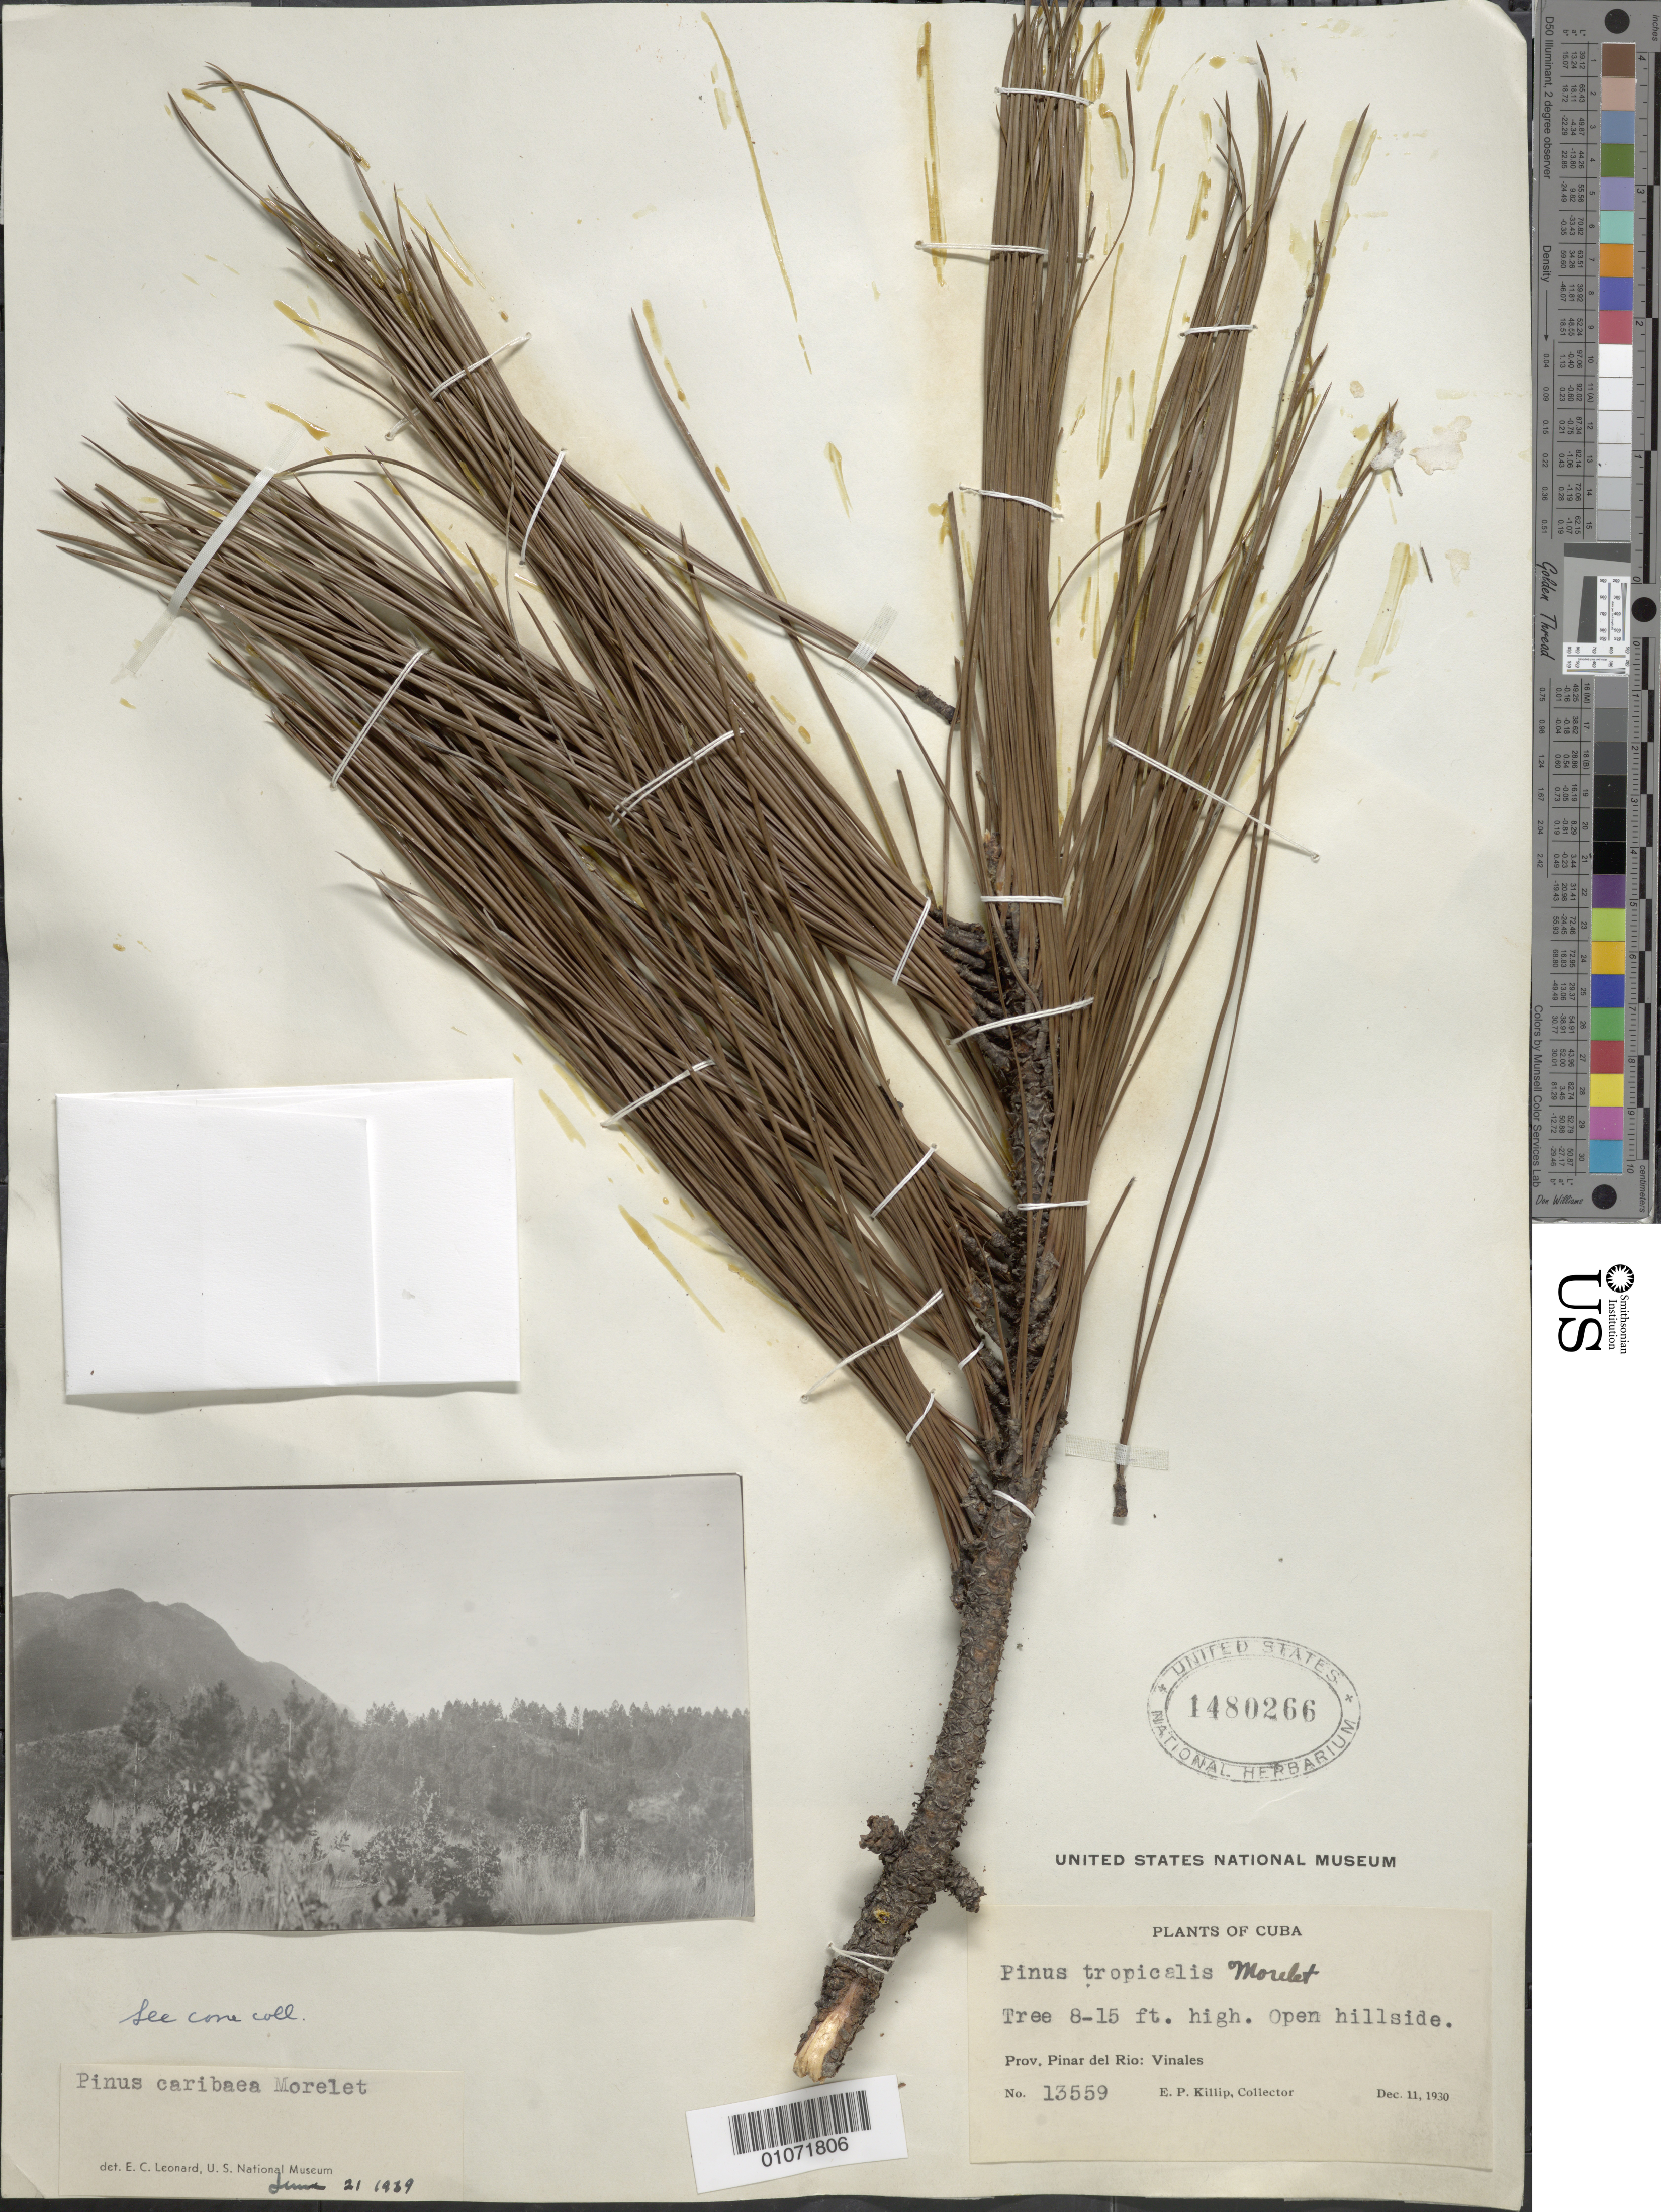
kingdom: Plantae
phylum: Tracheophyta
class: Pinopsida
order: Pinales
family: Pinaceae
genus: Pinus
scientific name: Pinus tropicalis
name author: Morelet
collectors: E. P. Killip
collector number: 13559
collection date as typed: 11 Dec 1930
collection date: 1930-12-11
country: Cuba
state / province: Pinar del Rio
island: Cuba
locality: Prov: Pinar del Rio: Viñales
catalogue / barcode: US 1480266